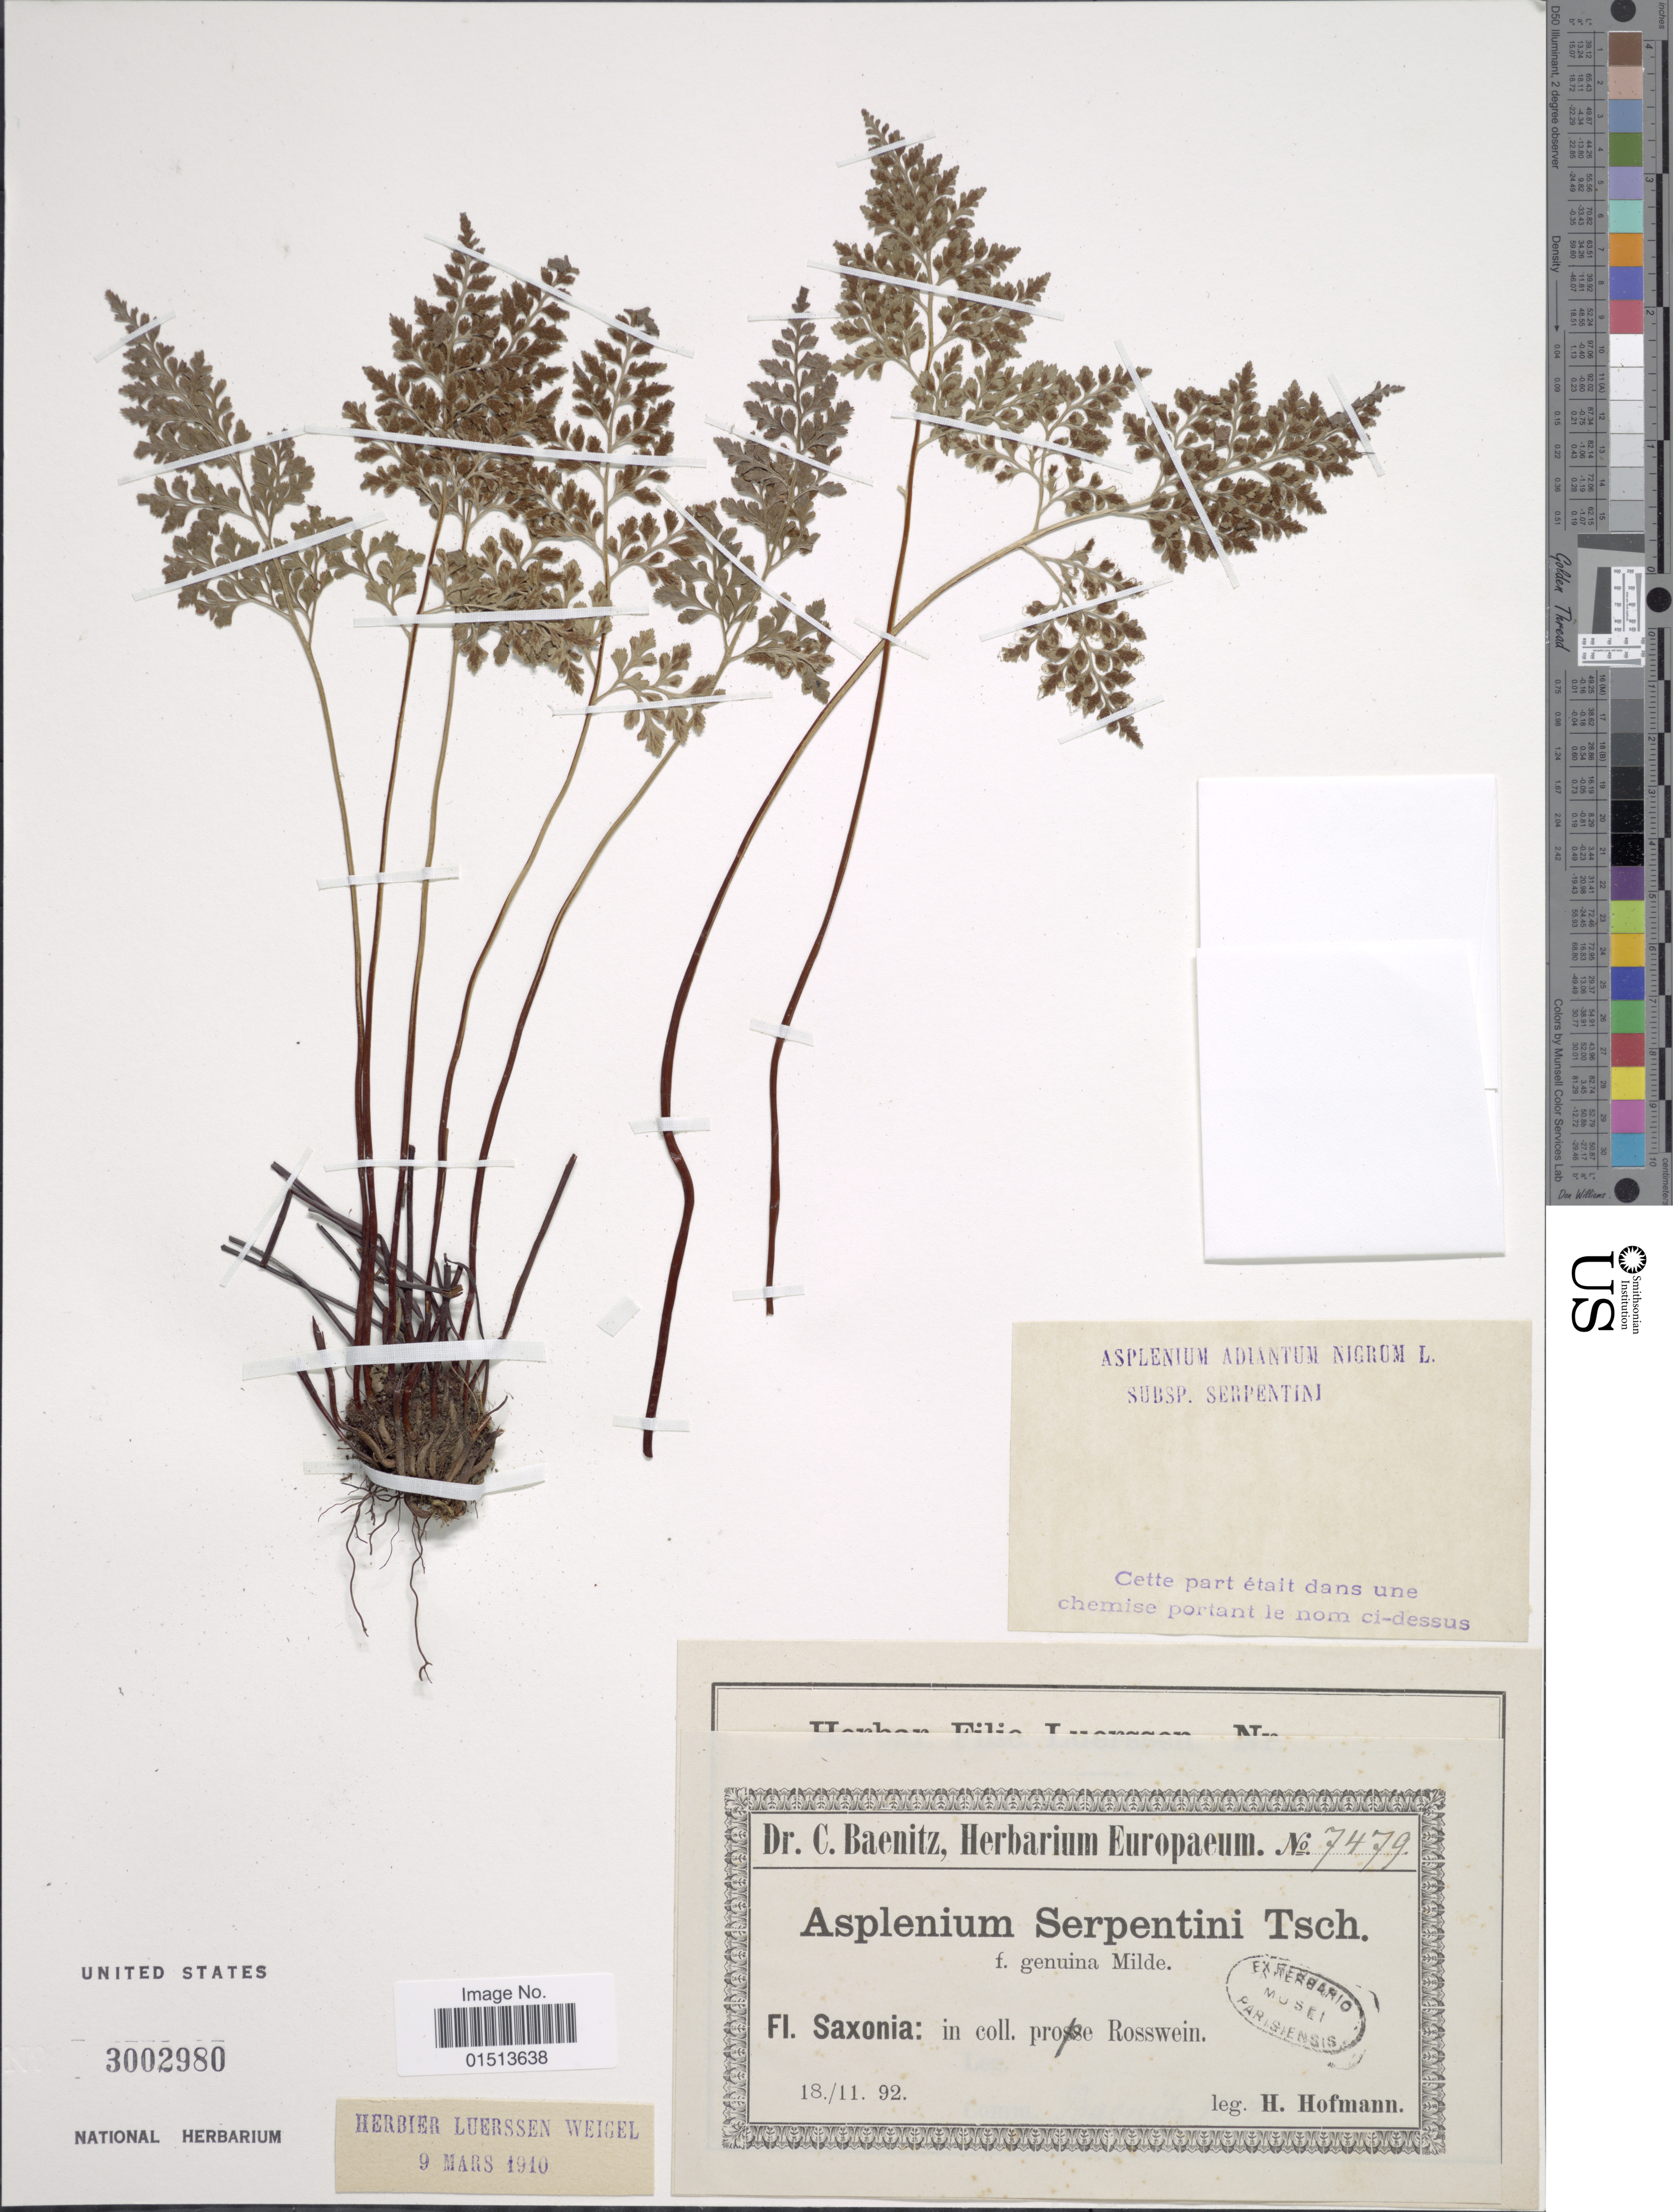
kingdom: Plantae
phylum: Tracheophyta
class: Polypodiopsida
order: Polypodiales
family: Aspleniaceae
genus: Asplenium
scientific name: Asplenium adiantum-nigrum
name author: L.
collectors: H. Hofmann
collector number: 7479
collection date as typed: Transcribed d/m/y: 18/11/92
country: Germany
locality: Fl. Saxonica: in coll. Rosswein.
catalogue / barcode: US 3002980